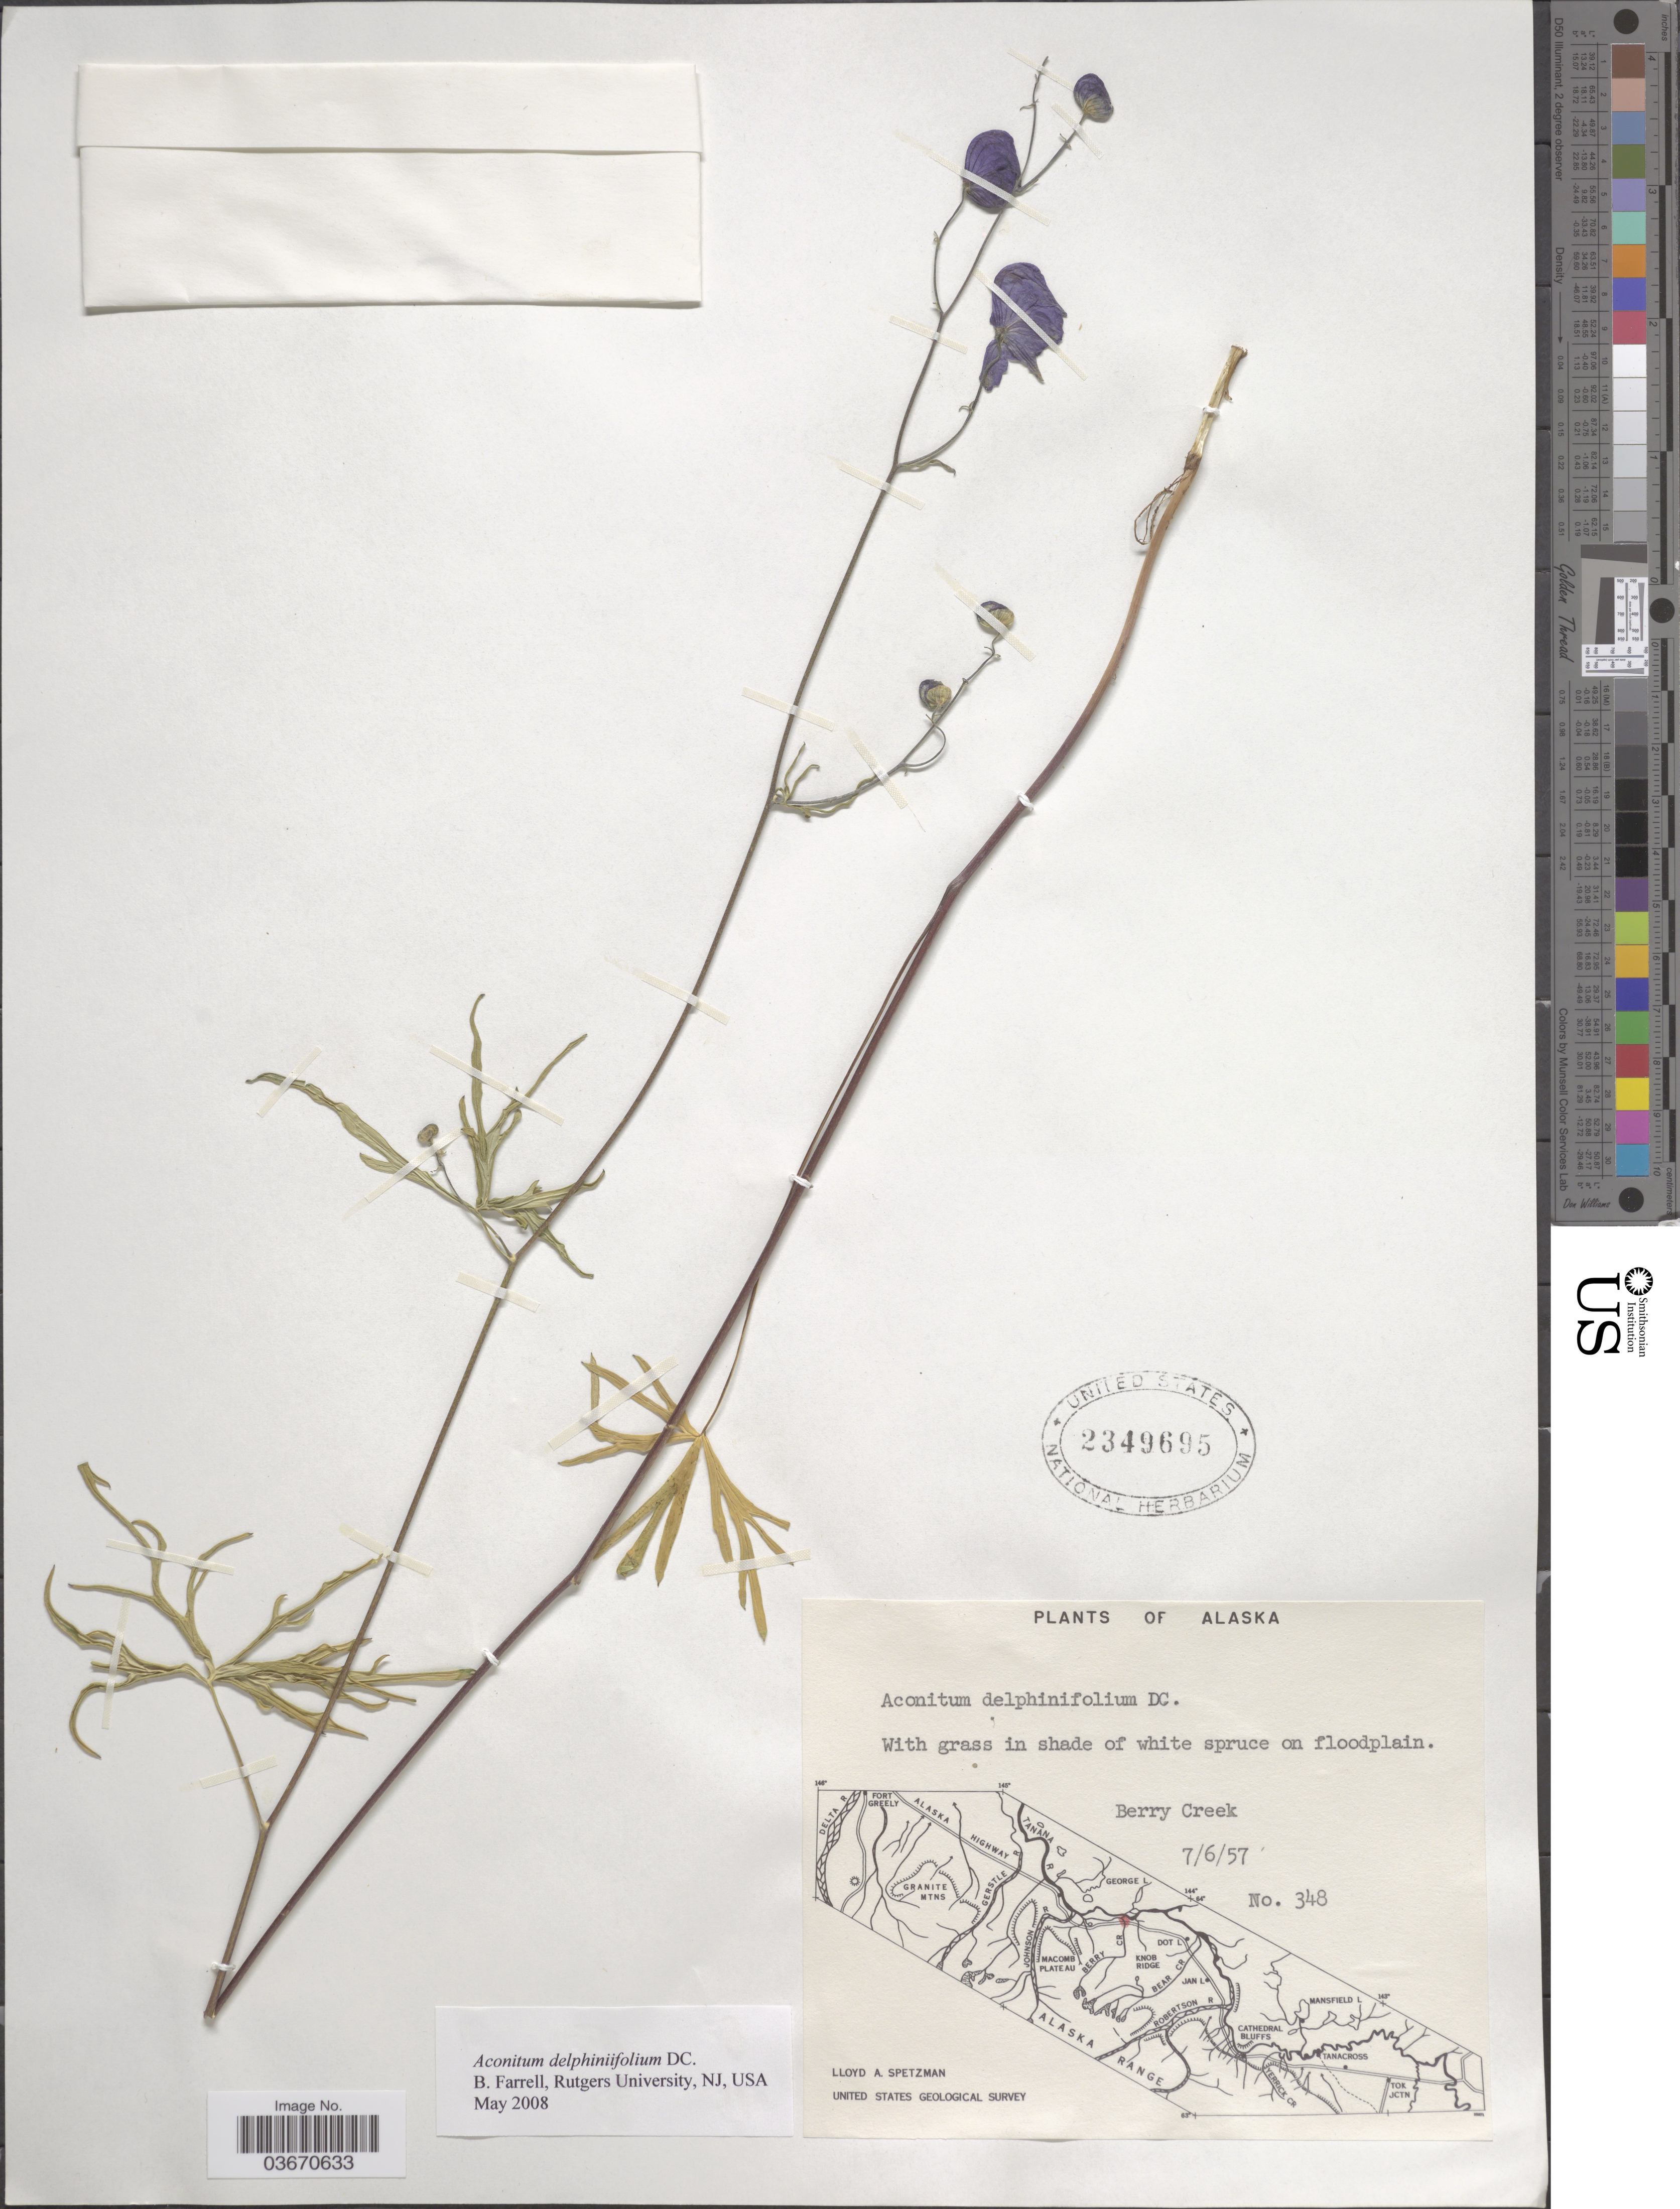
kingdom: Plantae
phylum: Tracheophyta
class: Magnoliopsida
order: Ranunculales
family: Ranunculaceae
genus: Aconitum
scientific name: Aconitum delphinifolium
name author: DC.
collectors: L. Spetzman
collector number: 348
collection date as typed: Transcribed d/m/y: 6/7/57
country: United States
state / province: Alaska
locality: Berry Creek.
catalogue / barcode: US 2349695